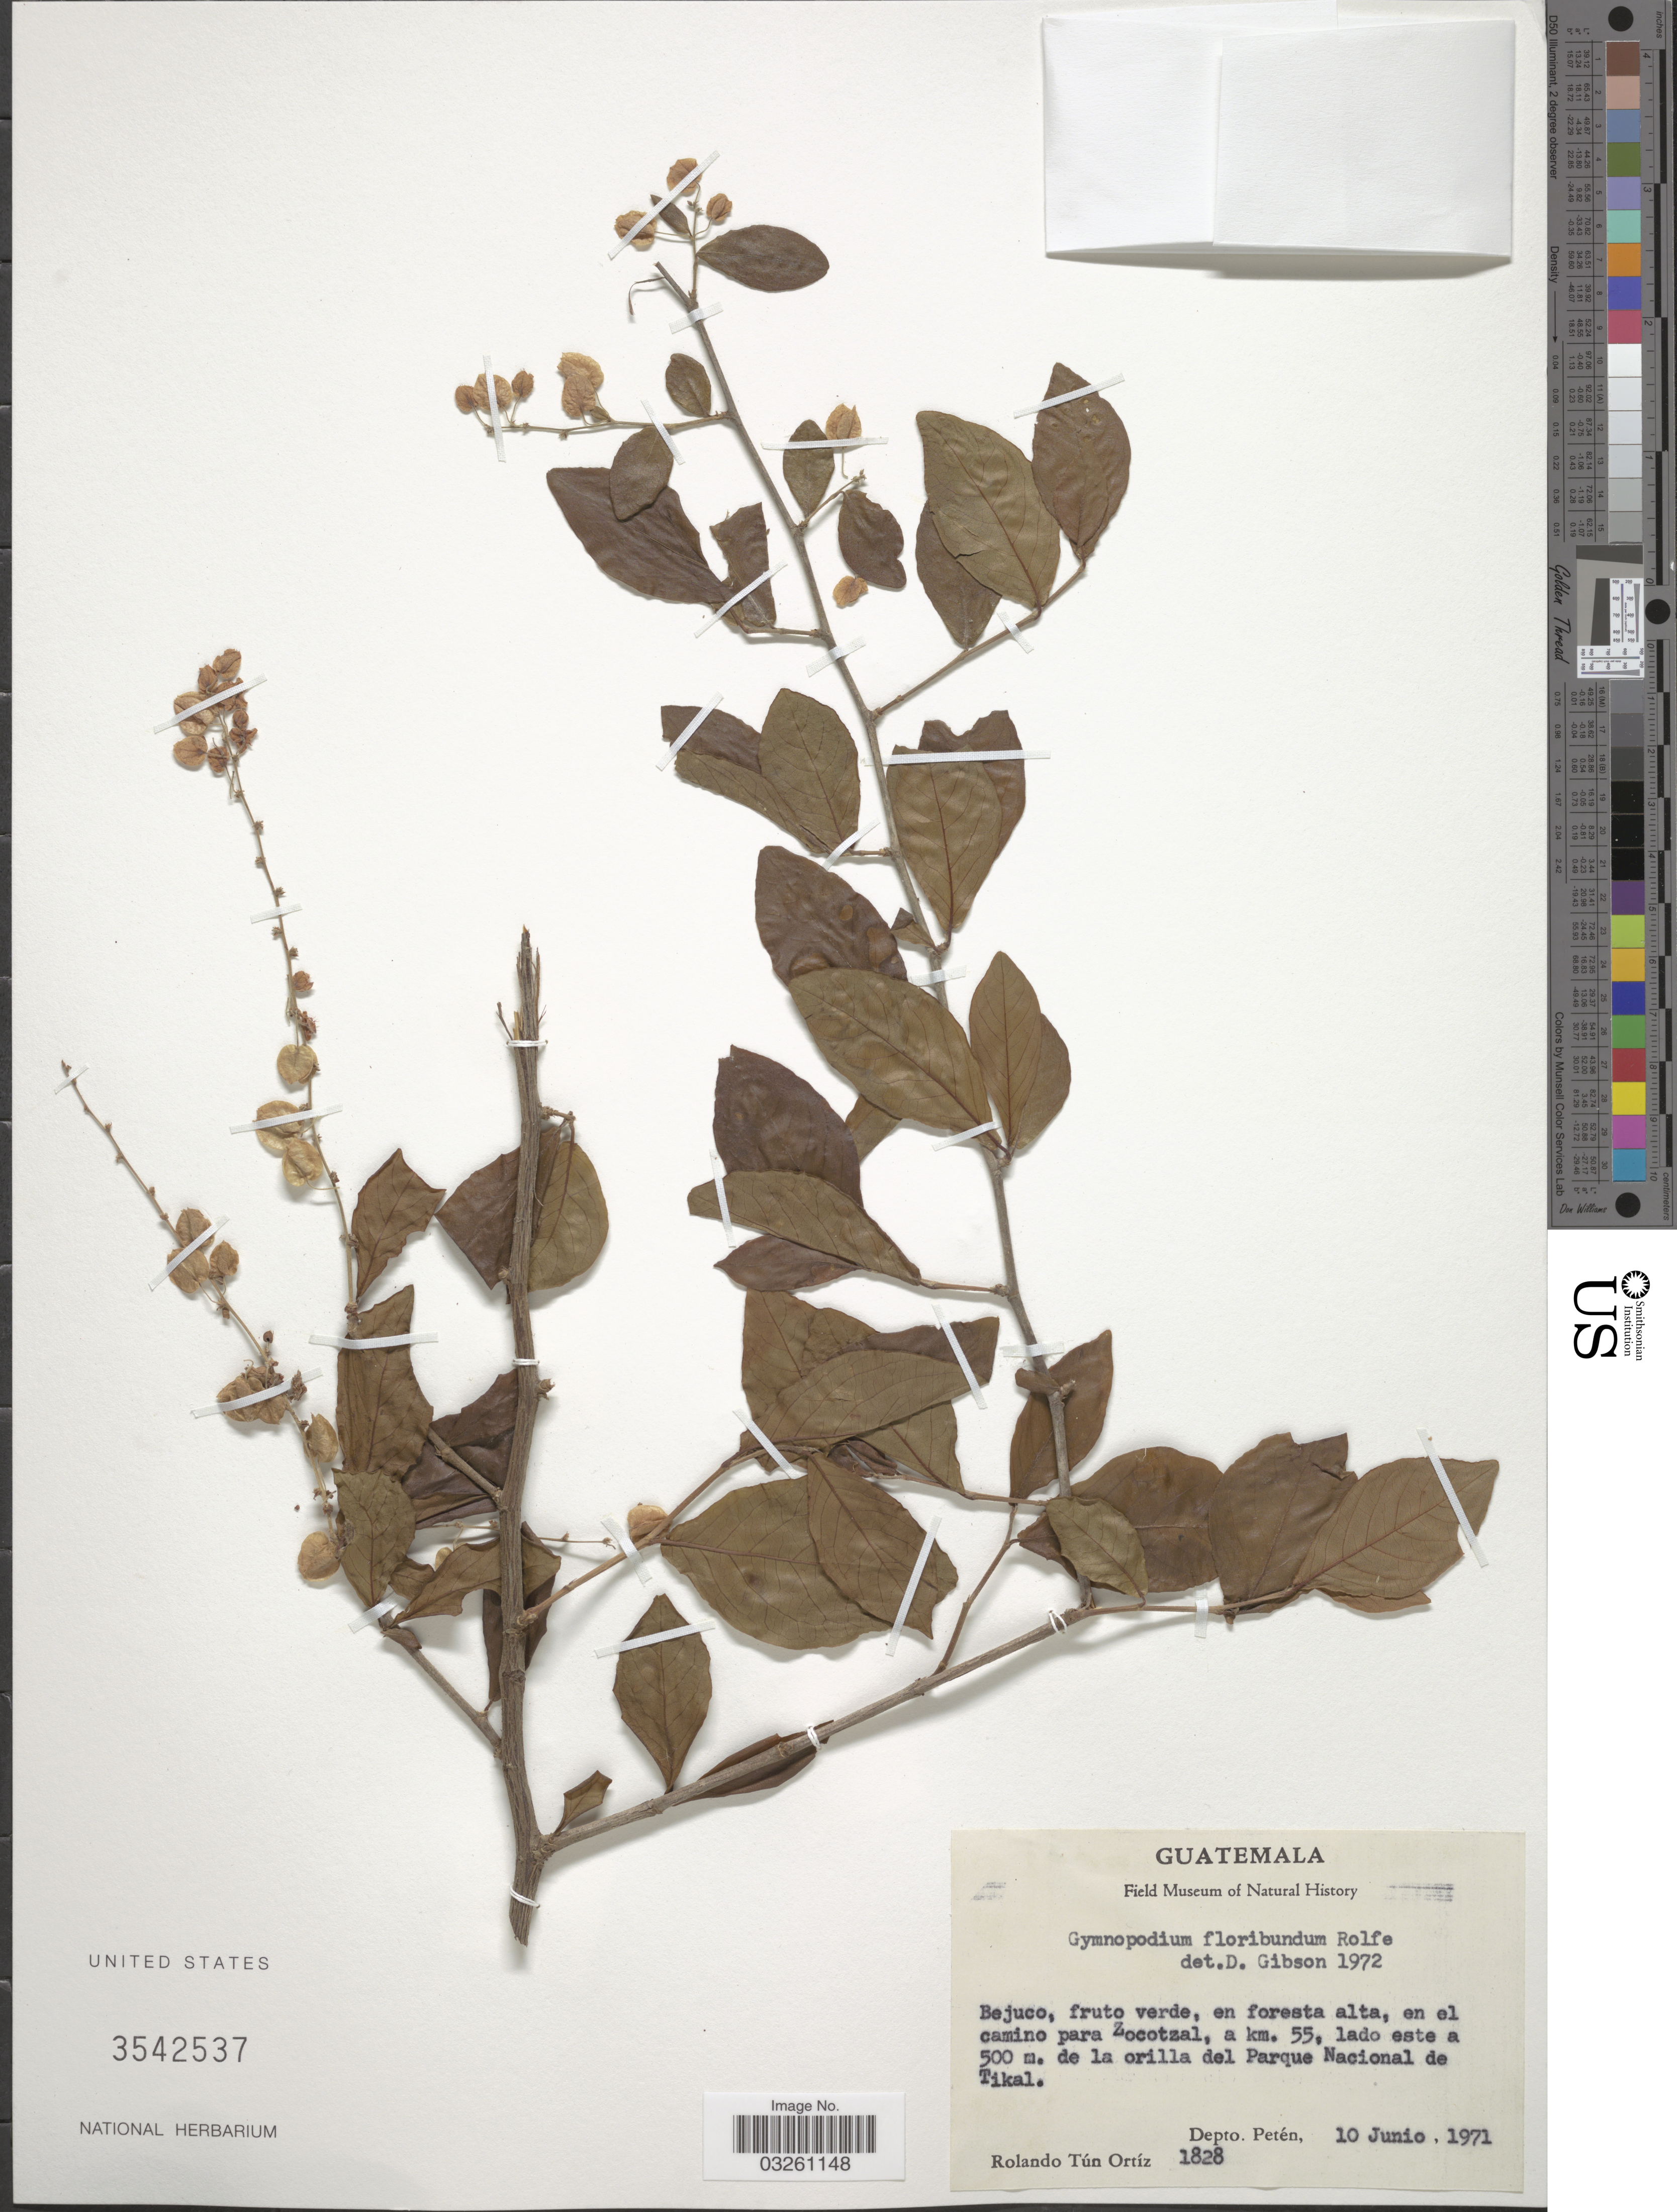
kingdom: Plantae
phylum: Tracheophyta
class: Magnoliopsida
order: Caryophyllales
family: Polygonaceae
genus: Gymnopodium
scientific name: Gymnopodium floribundum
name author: Rolfe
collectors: R. T. Ortíz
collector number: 1828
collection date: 1971-06-10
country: Guatemala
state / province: El Petén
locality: Bejuco, en el camino para Zocotzal, a km. 55, lado este a 500 m. de la orilla del Parque Nacional de Tikal. Depto. Petén.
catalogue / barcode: US 3542537